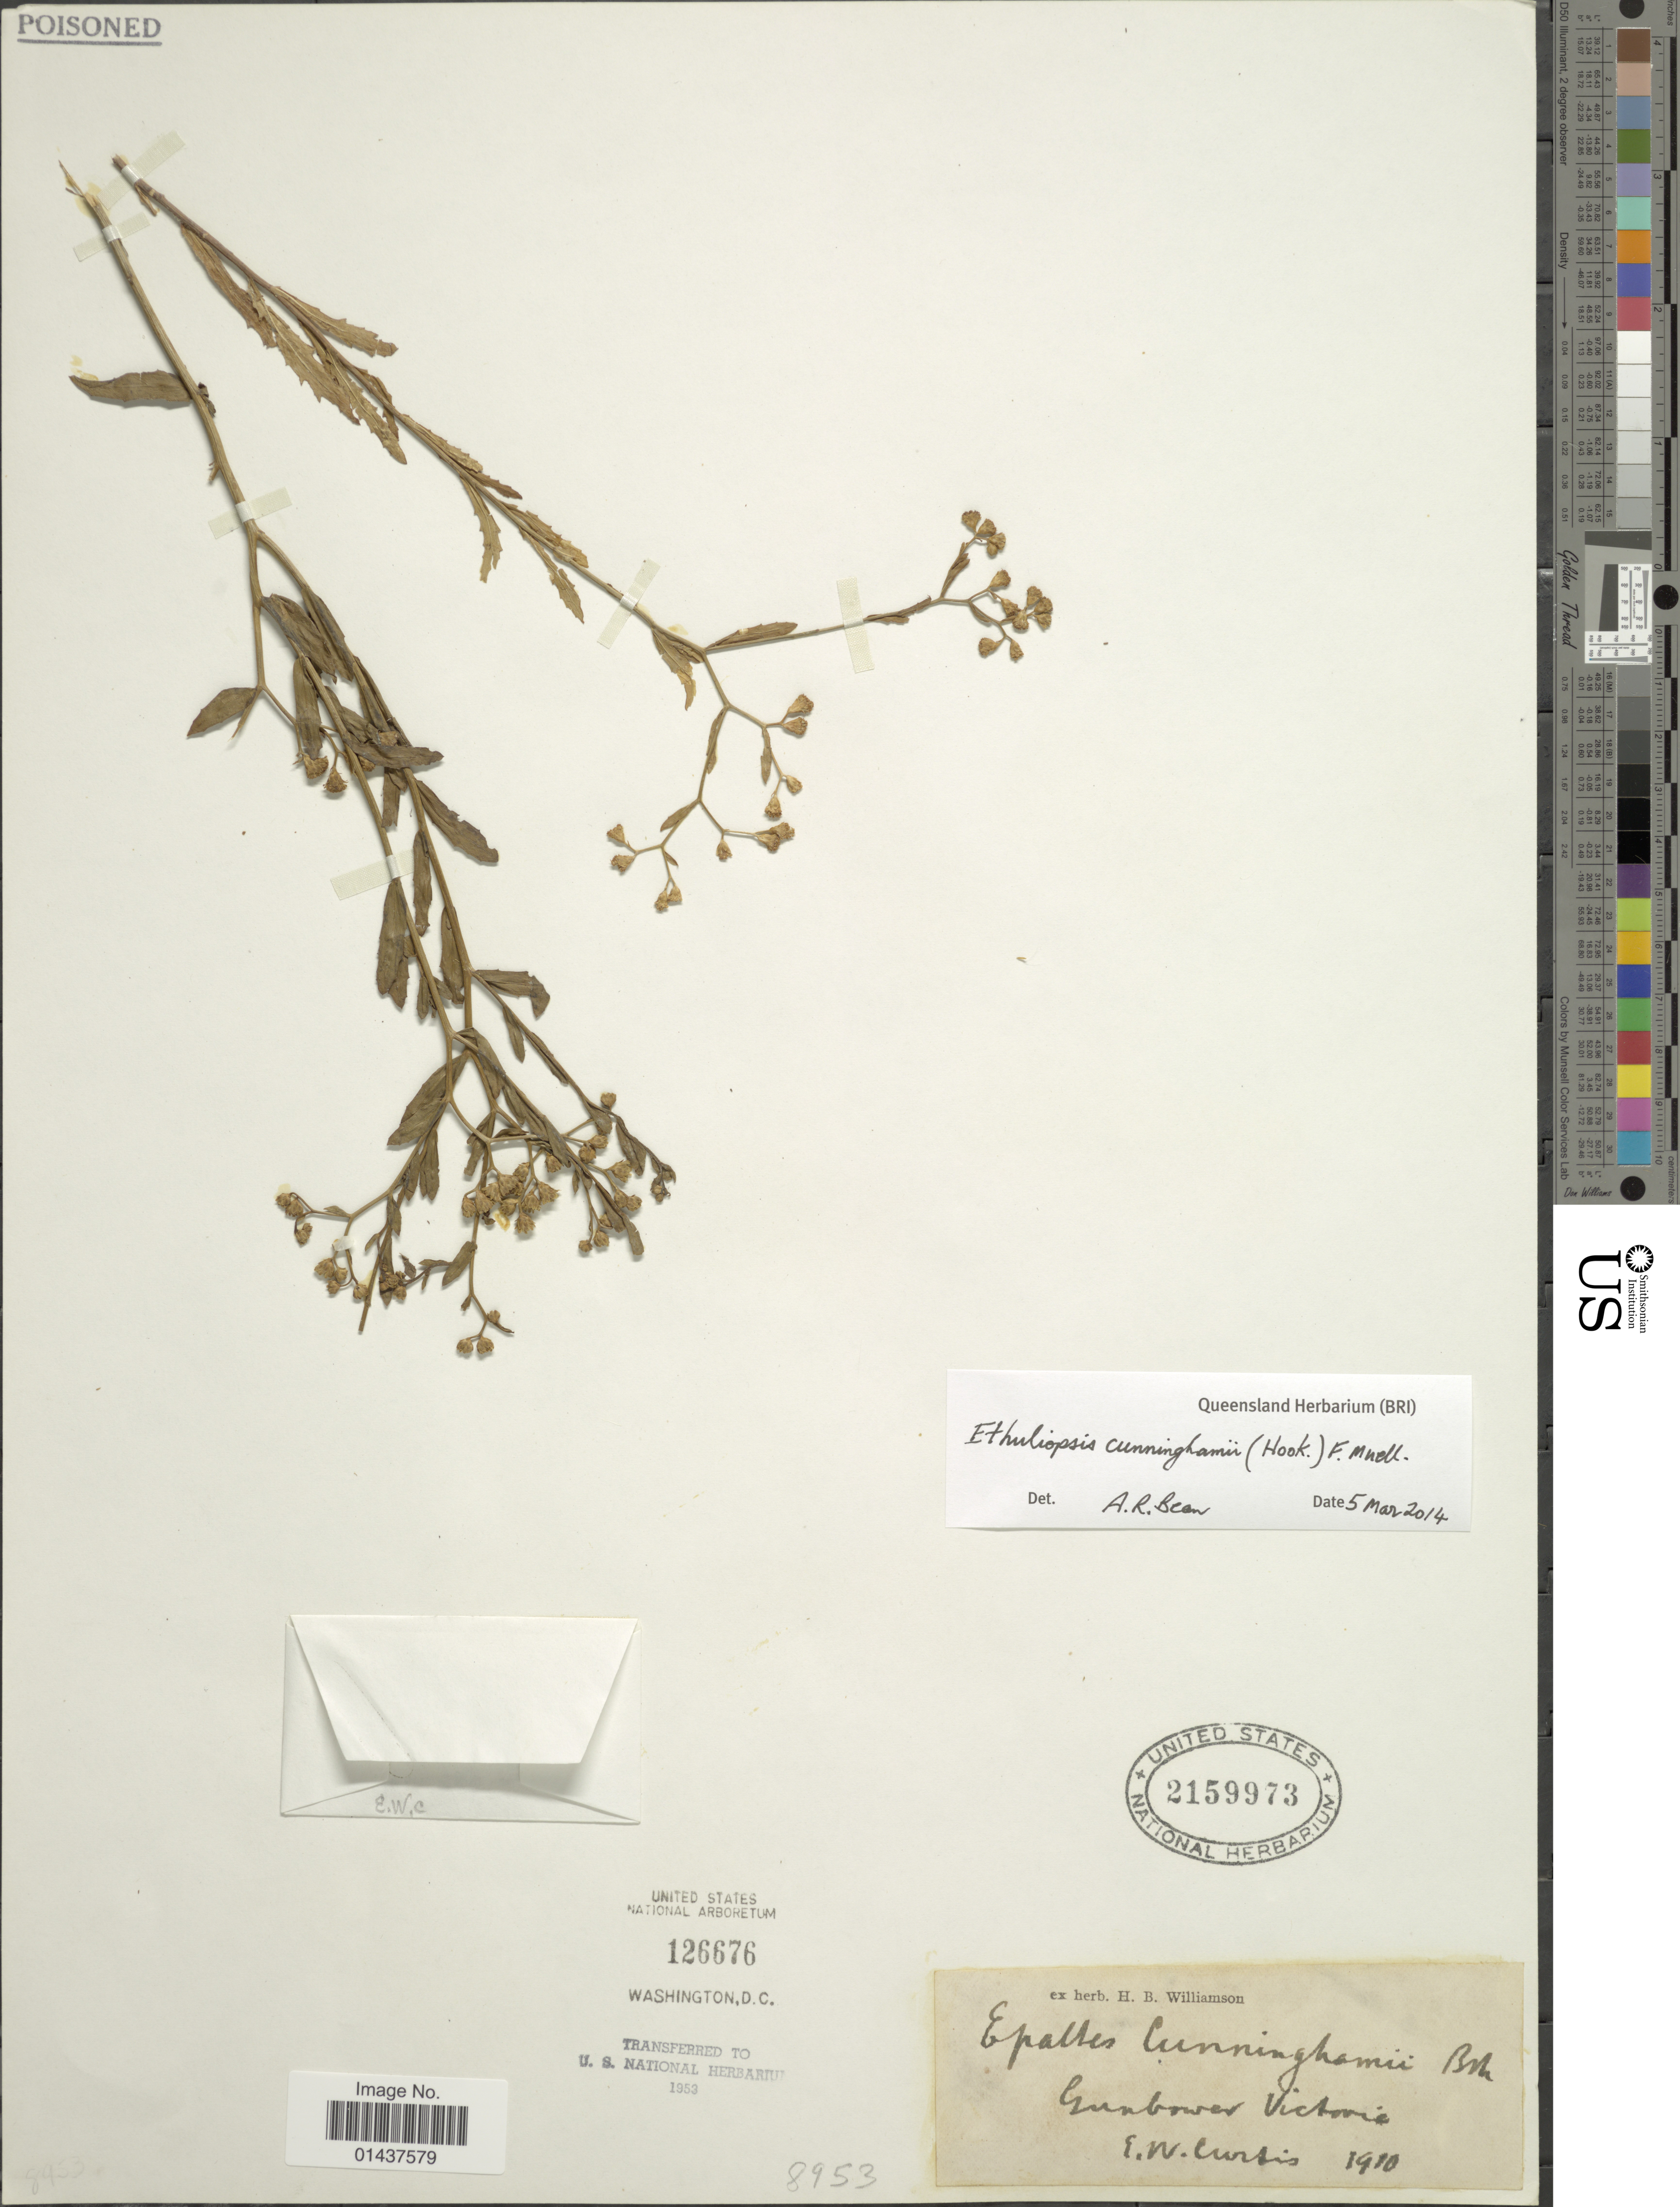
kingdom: Plantae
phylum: Tracheophyta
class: Magnoliopsida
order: Asterales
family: Asteraceae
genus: Epaltes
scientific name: Epaltes cunninghamii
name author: (Hook.) Benth.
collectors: E. Curtis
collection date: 1910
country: Australia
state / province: Victoria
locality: Gunbower, Victoria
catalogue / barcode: US 2159973